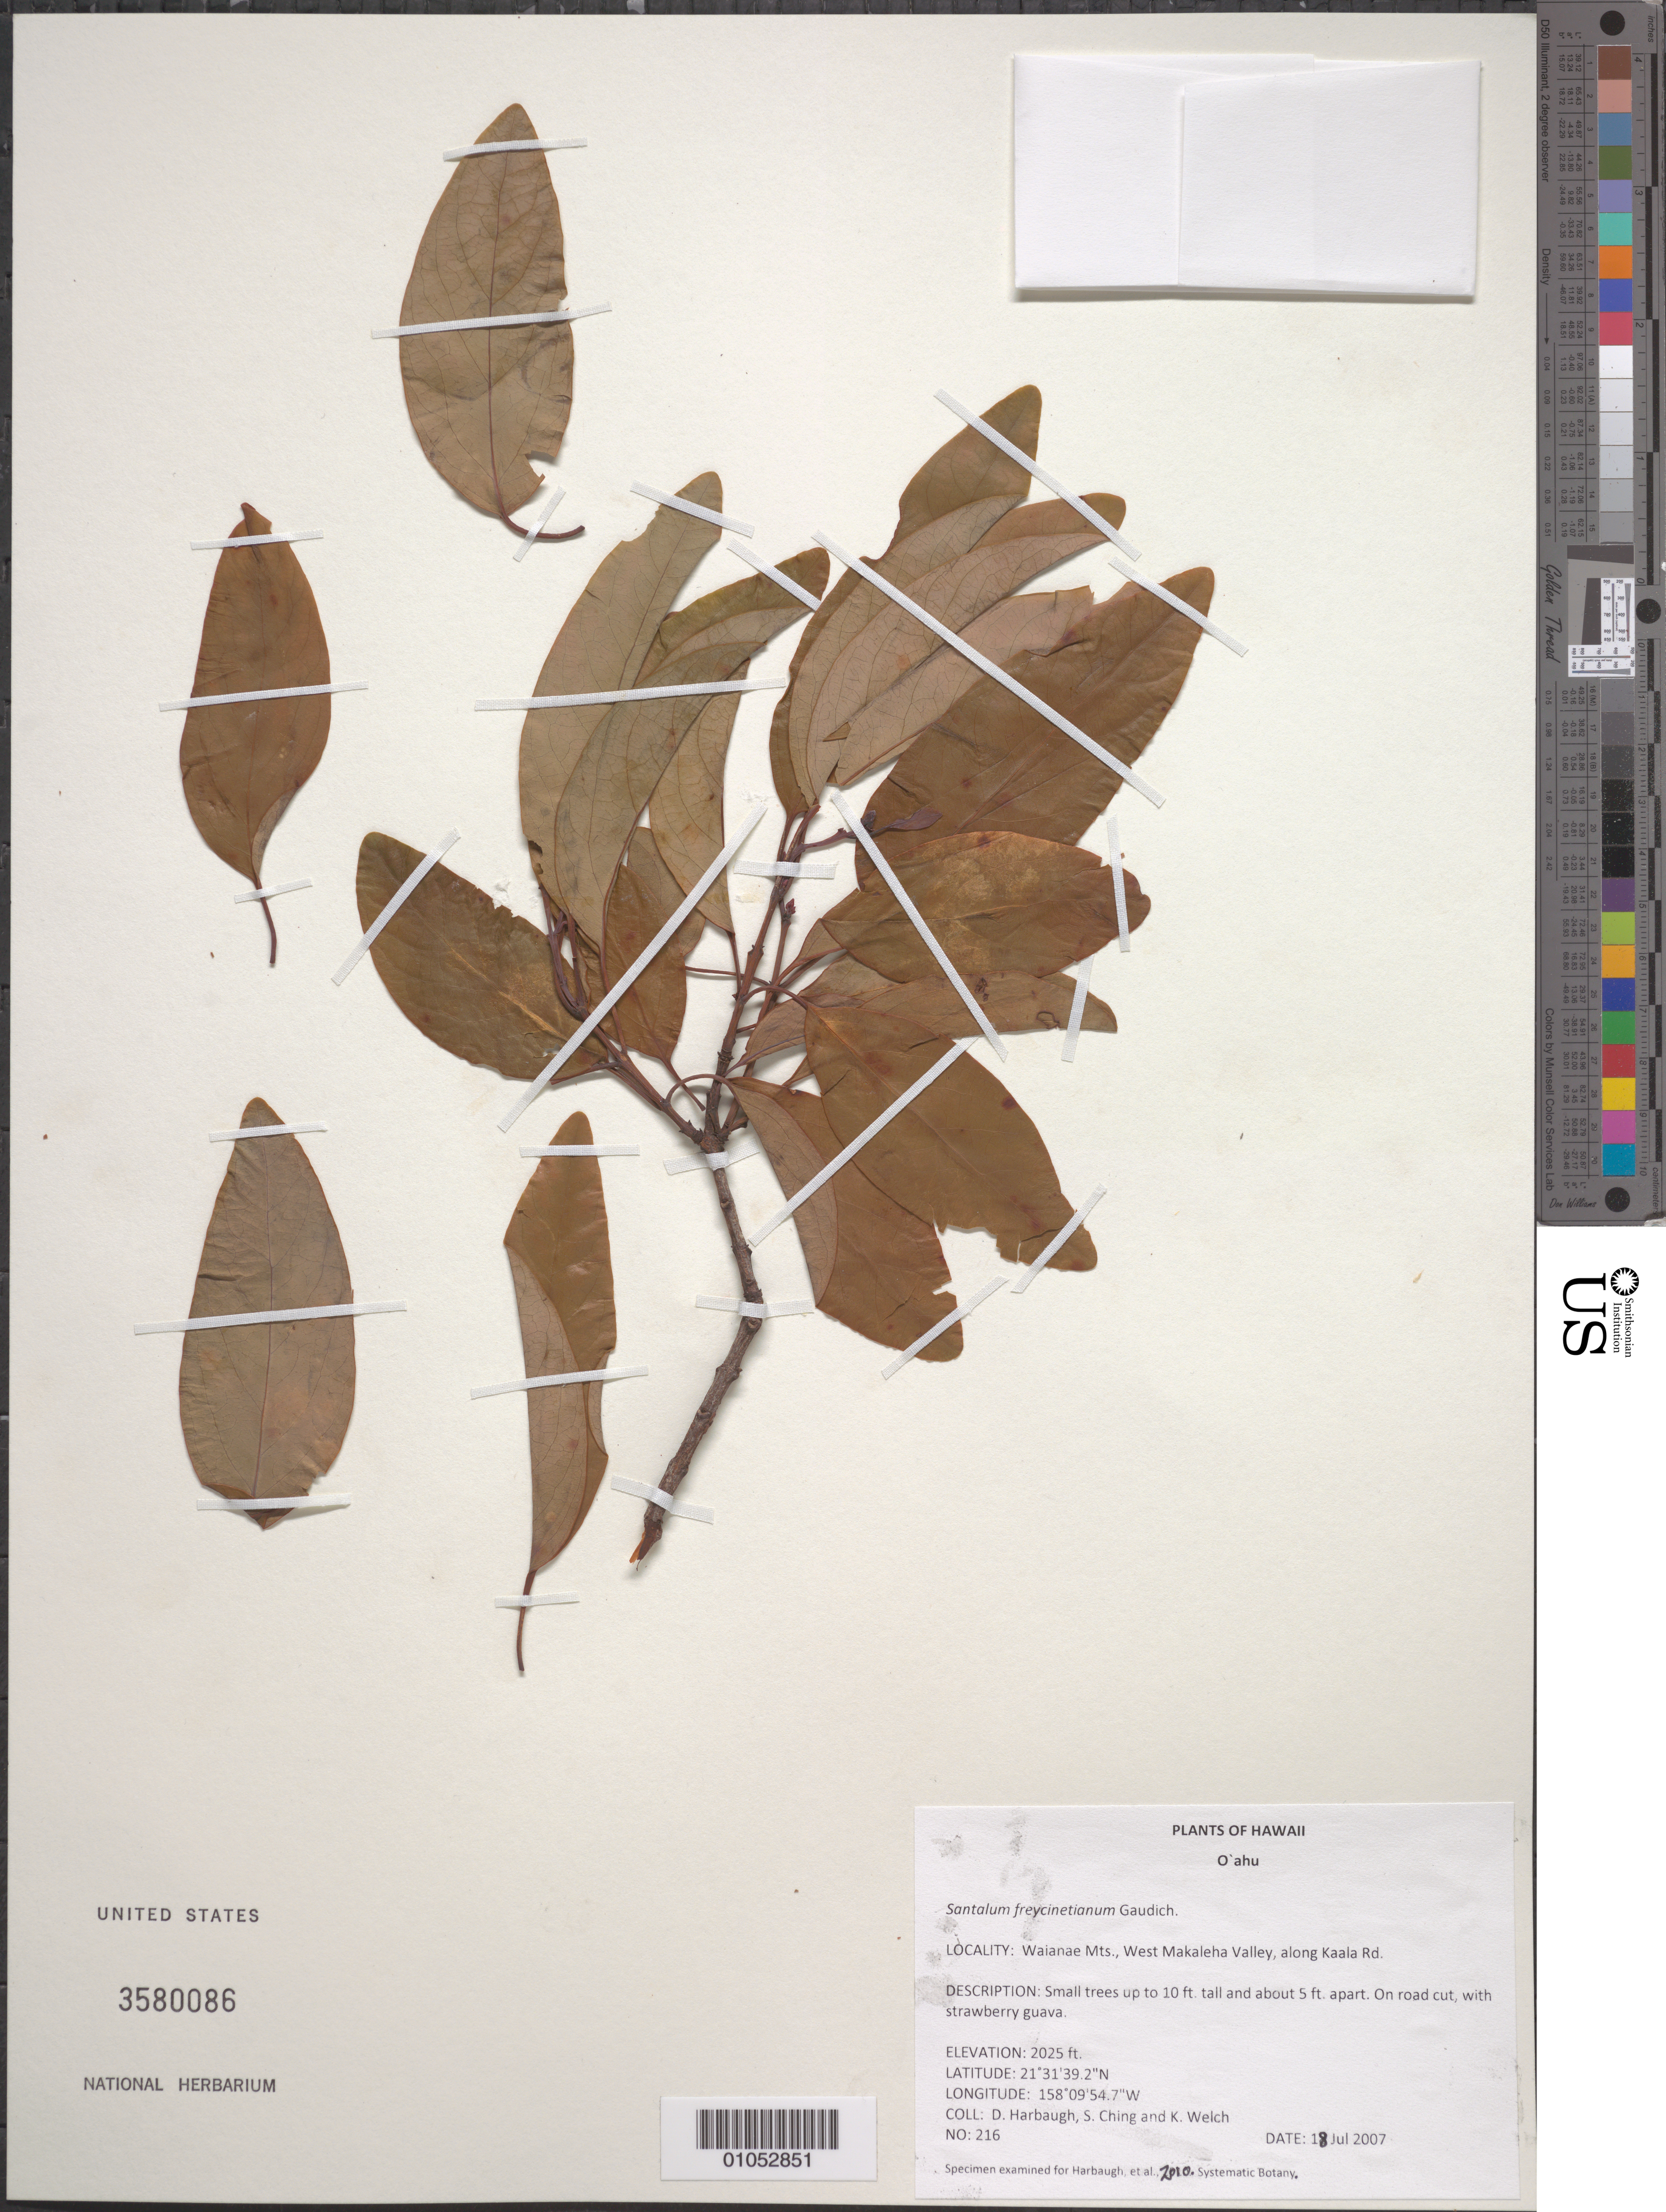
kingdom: Plantae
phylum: Tracheophyta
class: Magnoliopsida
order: Santalales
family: Santalaceae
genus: Santalum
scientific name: Santalum freycinetianum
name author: Gaudich.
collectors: D. Harbaugh, S. Ching & K. Welch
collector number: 216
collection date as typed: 18 Jul 2007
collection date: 2007-07-18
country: United States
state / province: Hawaii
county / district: Honolulu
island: Oahu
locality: Waianae Mts., West Makaleha Valley, along Kaala Rd.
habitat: On road cut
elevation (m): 617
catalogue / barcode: US 3580086